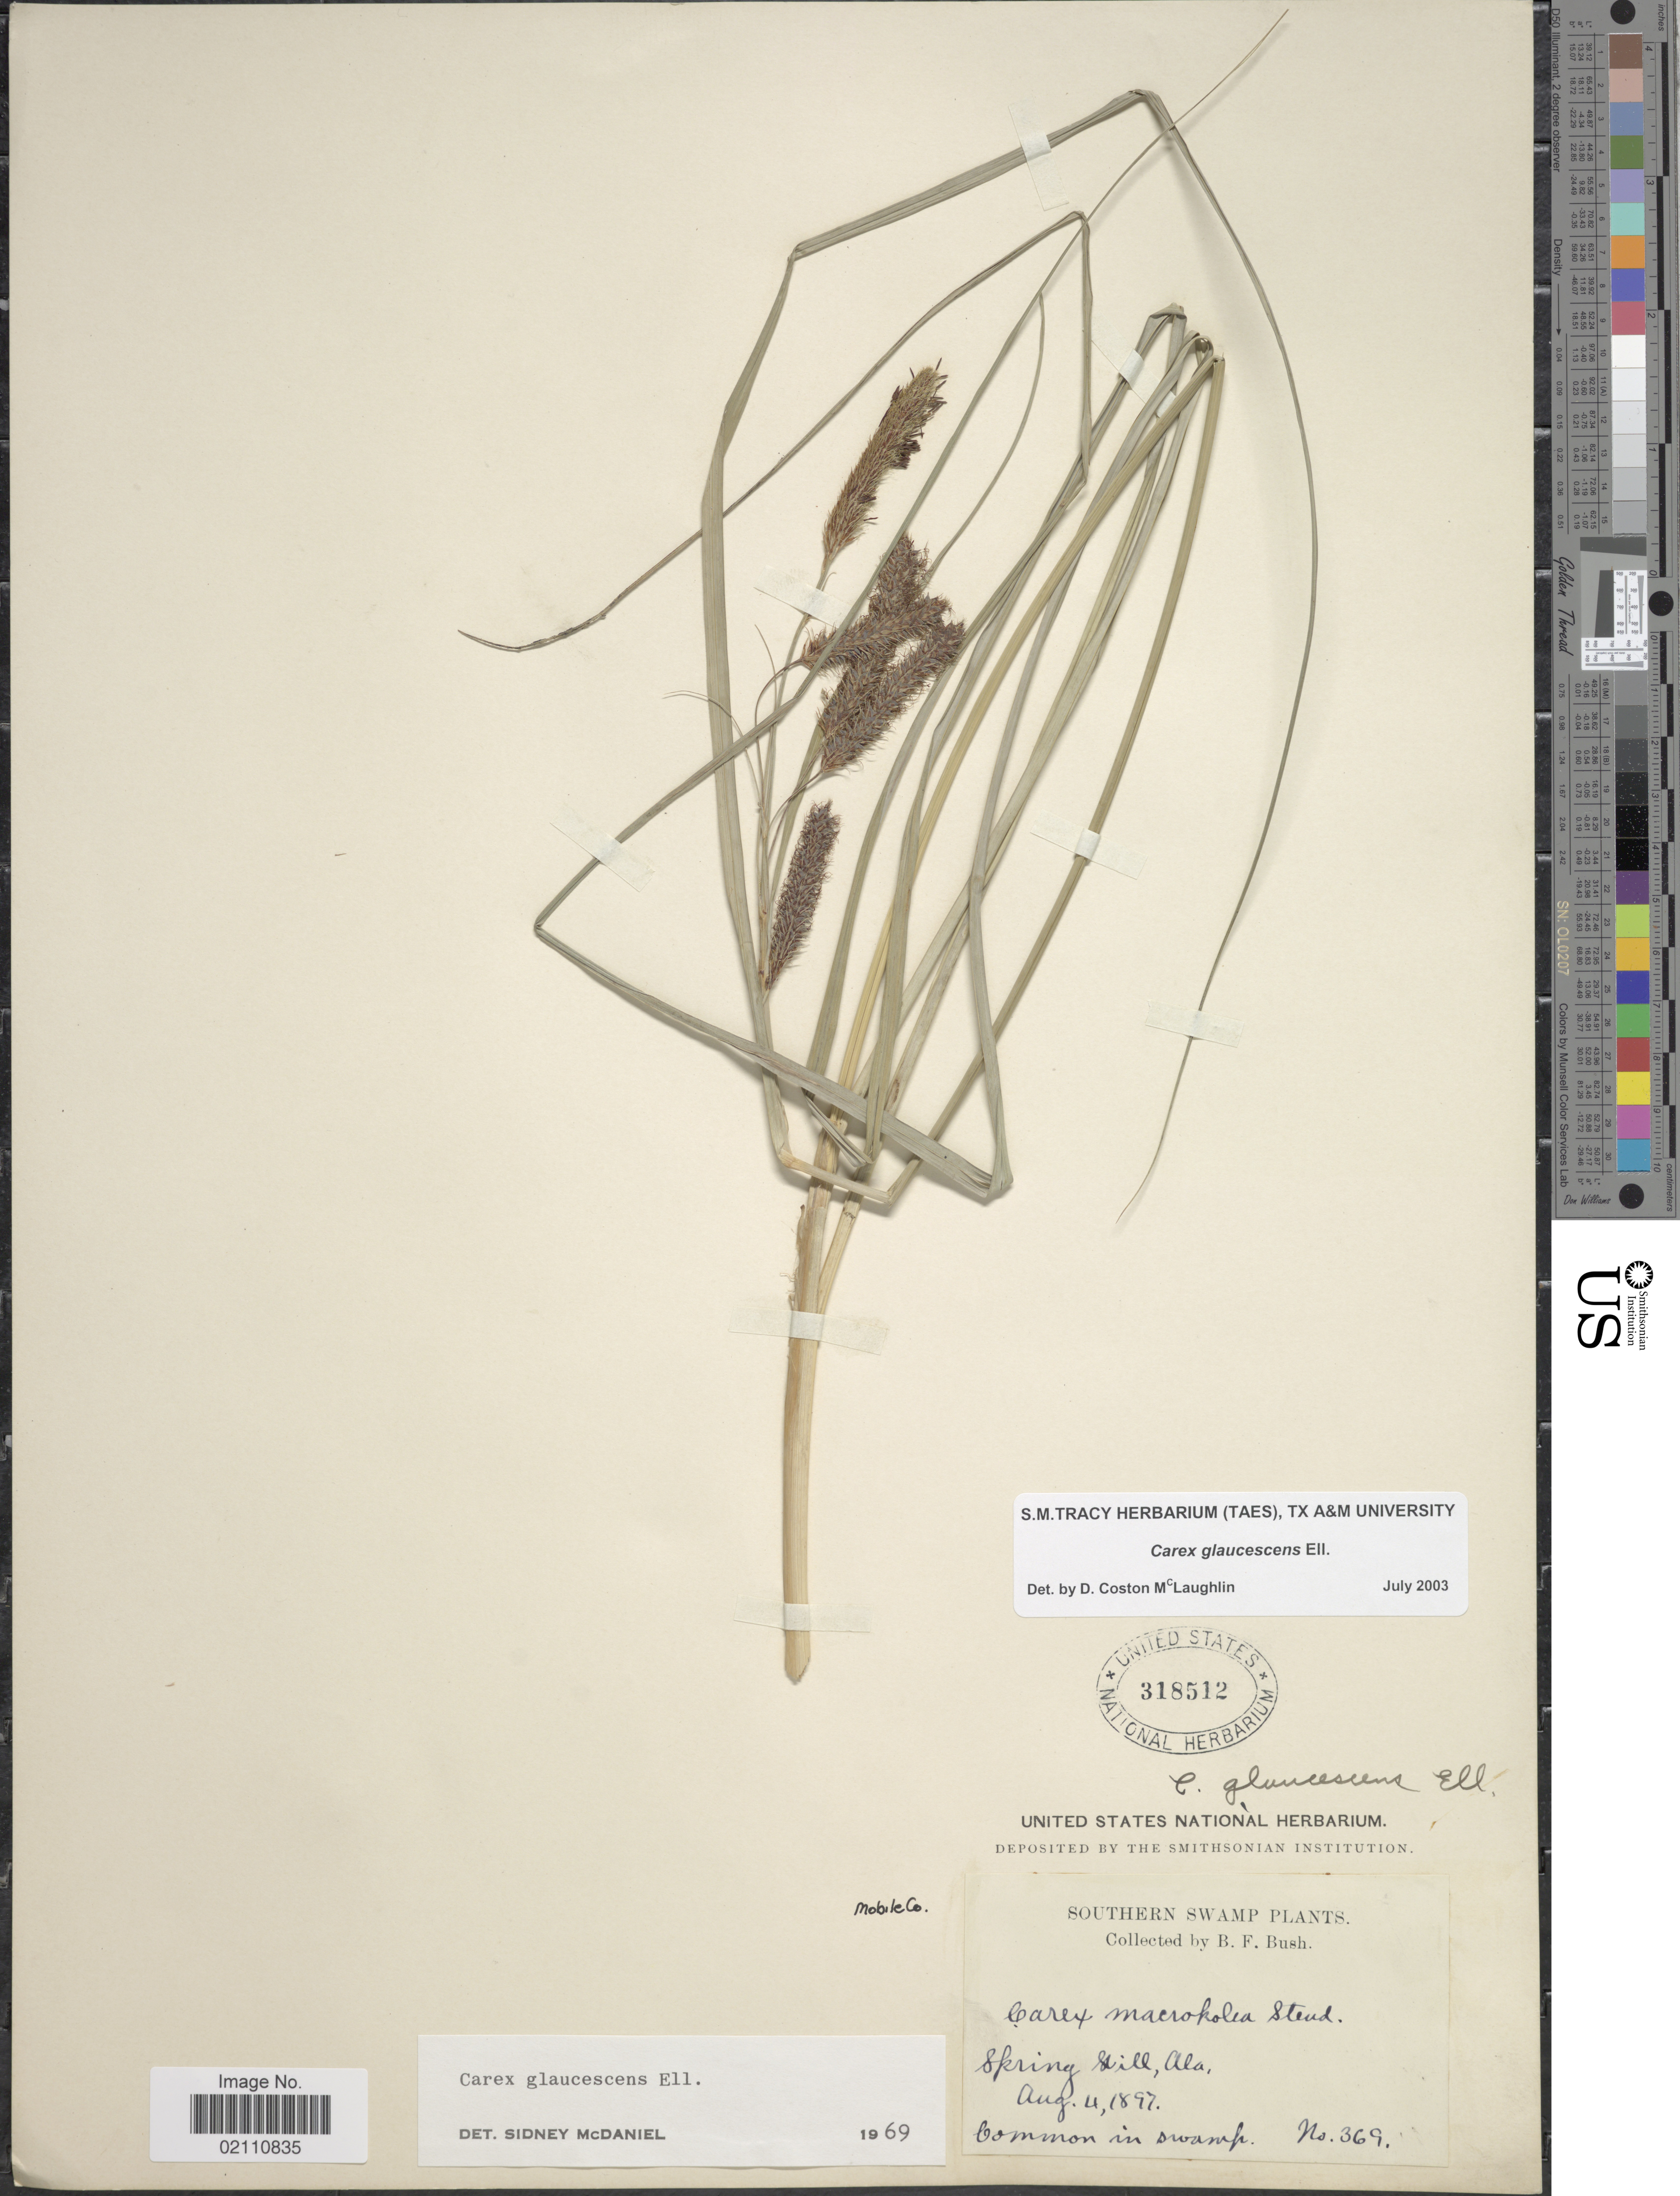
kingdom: Plantae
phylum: Tracheophyta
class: Liliopsida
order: Poales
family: Cyperaceae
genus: Carex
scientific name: Carex glaucescens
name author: Elliott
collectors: B. F. Bush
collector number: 369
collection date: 1897-08-04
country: United States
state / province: Alabama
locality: Spring Hill, Ala., Southern Swamps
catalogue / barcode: US 318512